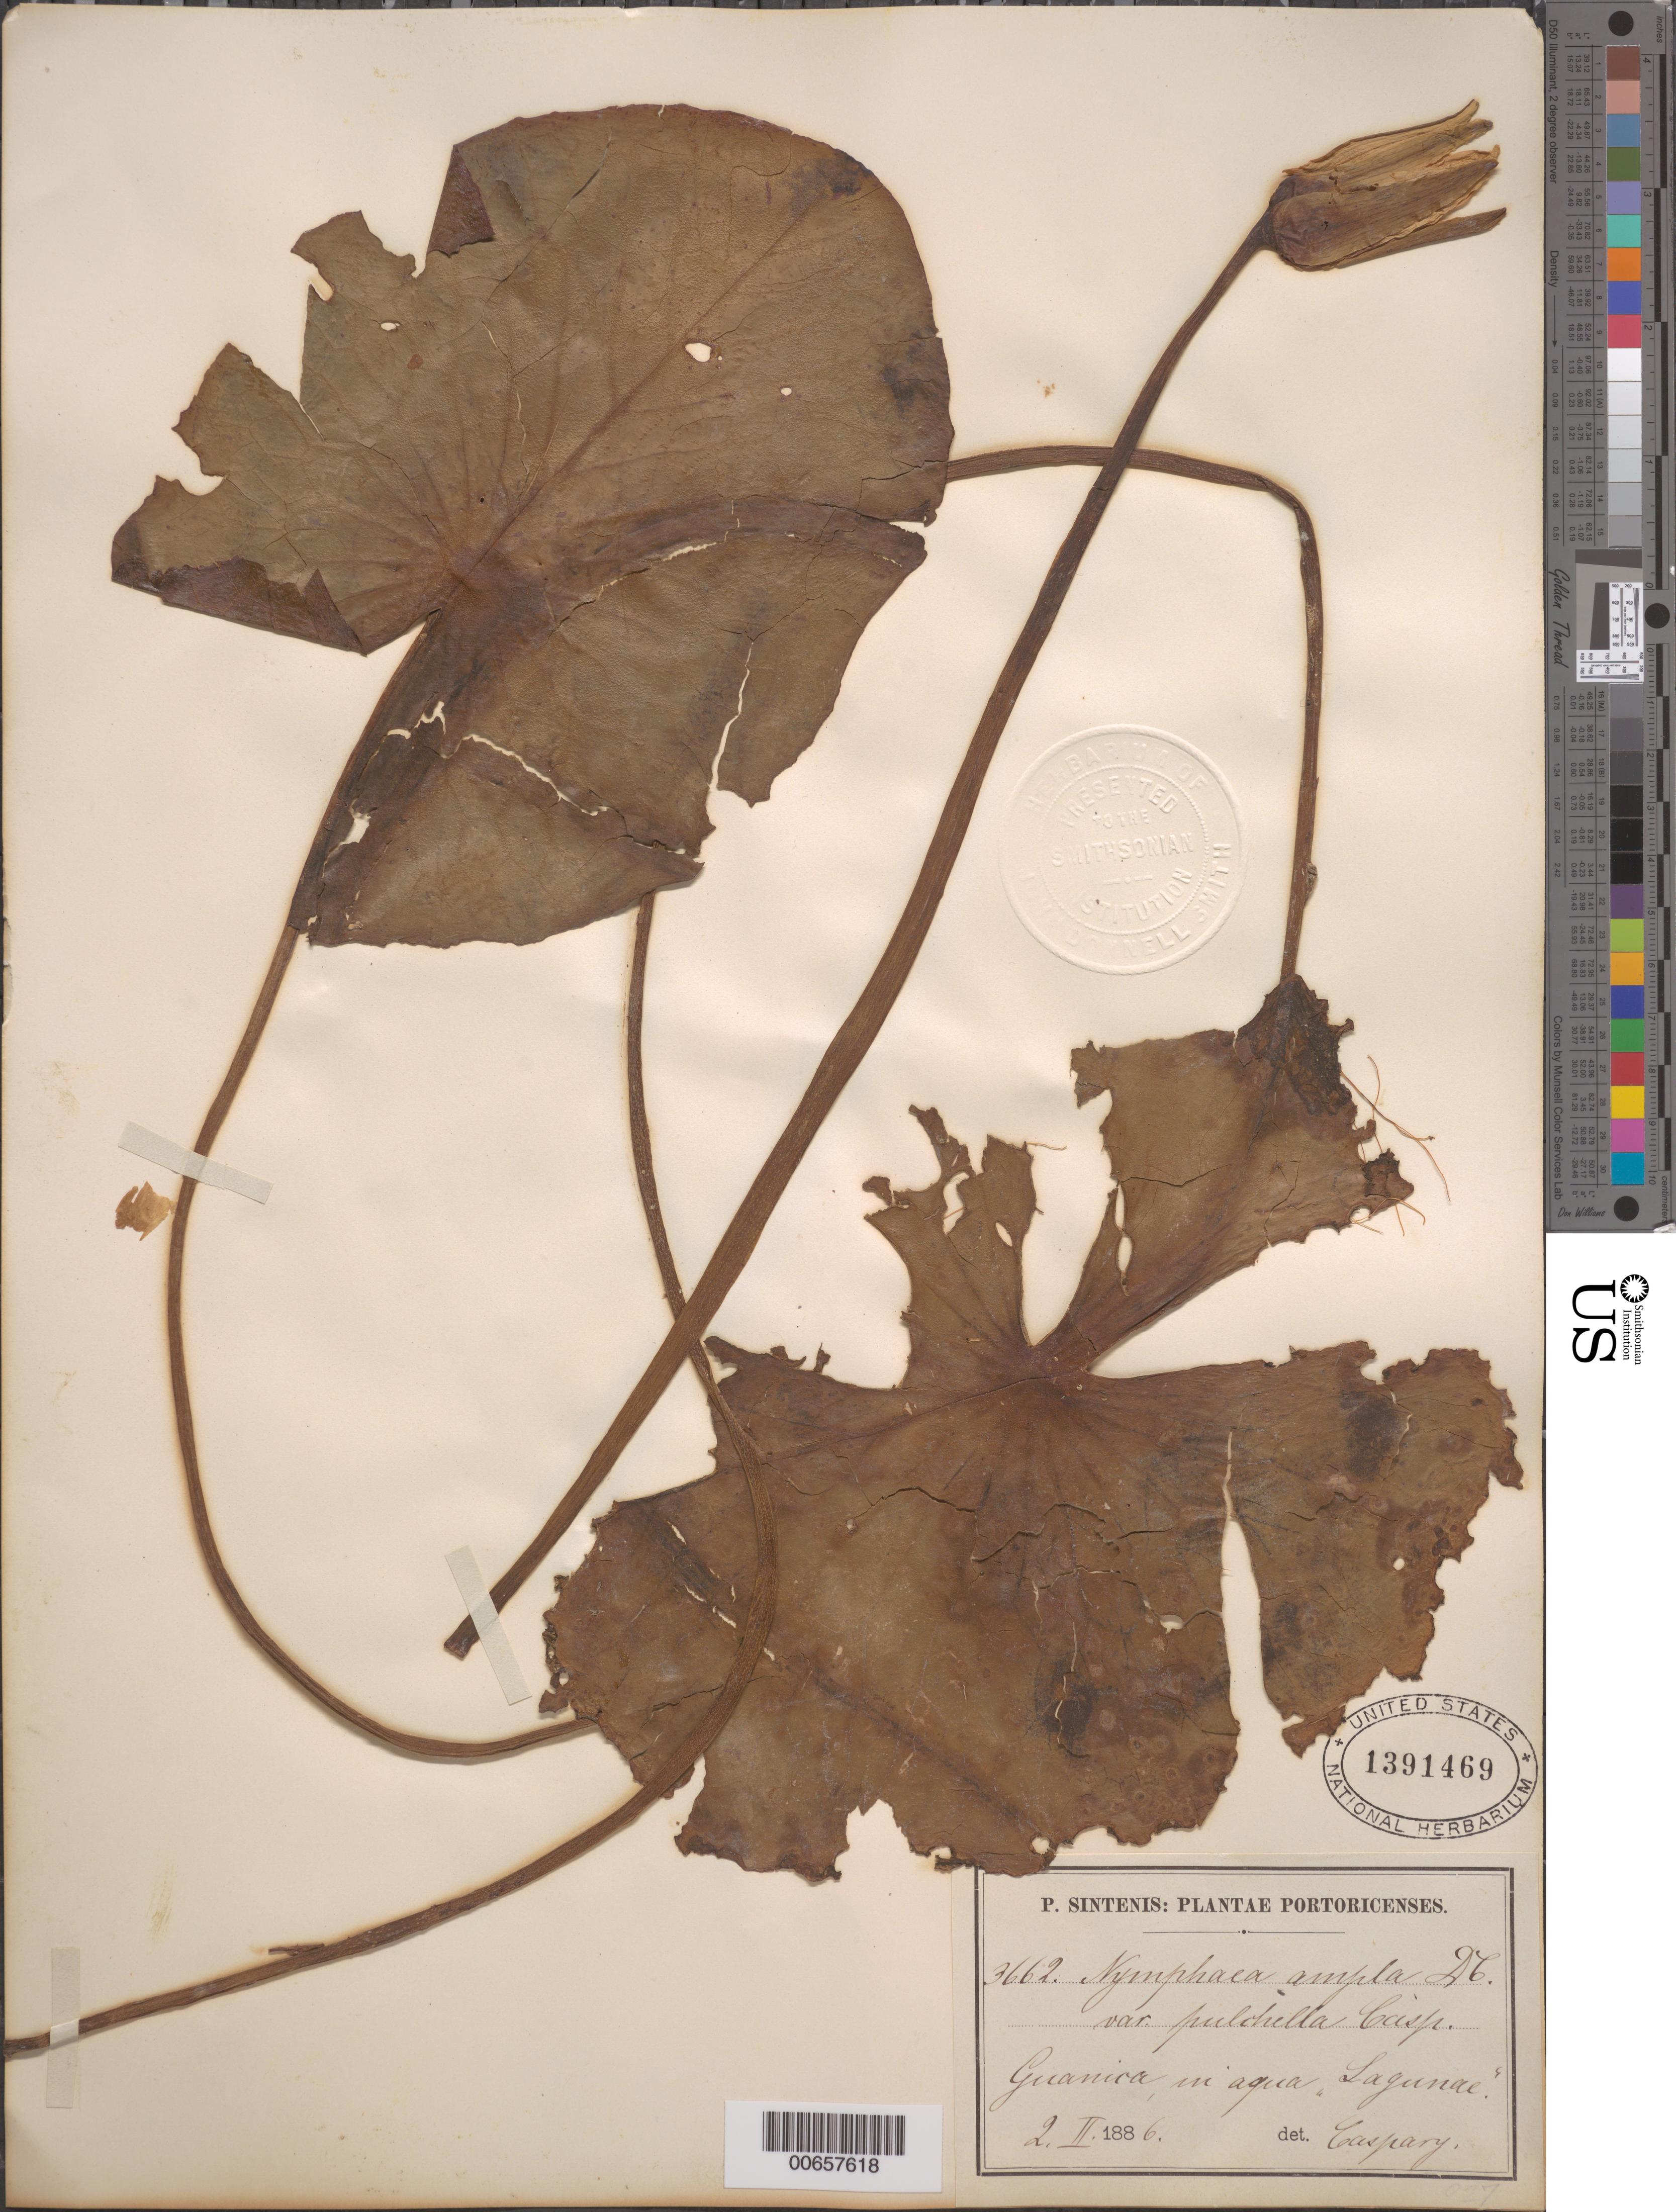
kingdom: Plantae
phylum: Tracheophyta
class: Magnoliopsida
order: Nymphaeales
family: Nymphaeaceae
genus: Nymphaea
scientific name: Nymphaea ampla var. pulchella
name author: (DC.) Casp.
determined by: Caspary, J. X.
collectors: P. Sintenis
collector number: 3662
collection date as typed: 02 Feb 1886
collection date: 1886-02-02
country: Puerto Rico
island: Greater Antilles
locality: Guanica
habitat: In aqua Lagunae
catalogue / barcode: US 1391469